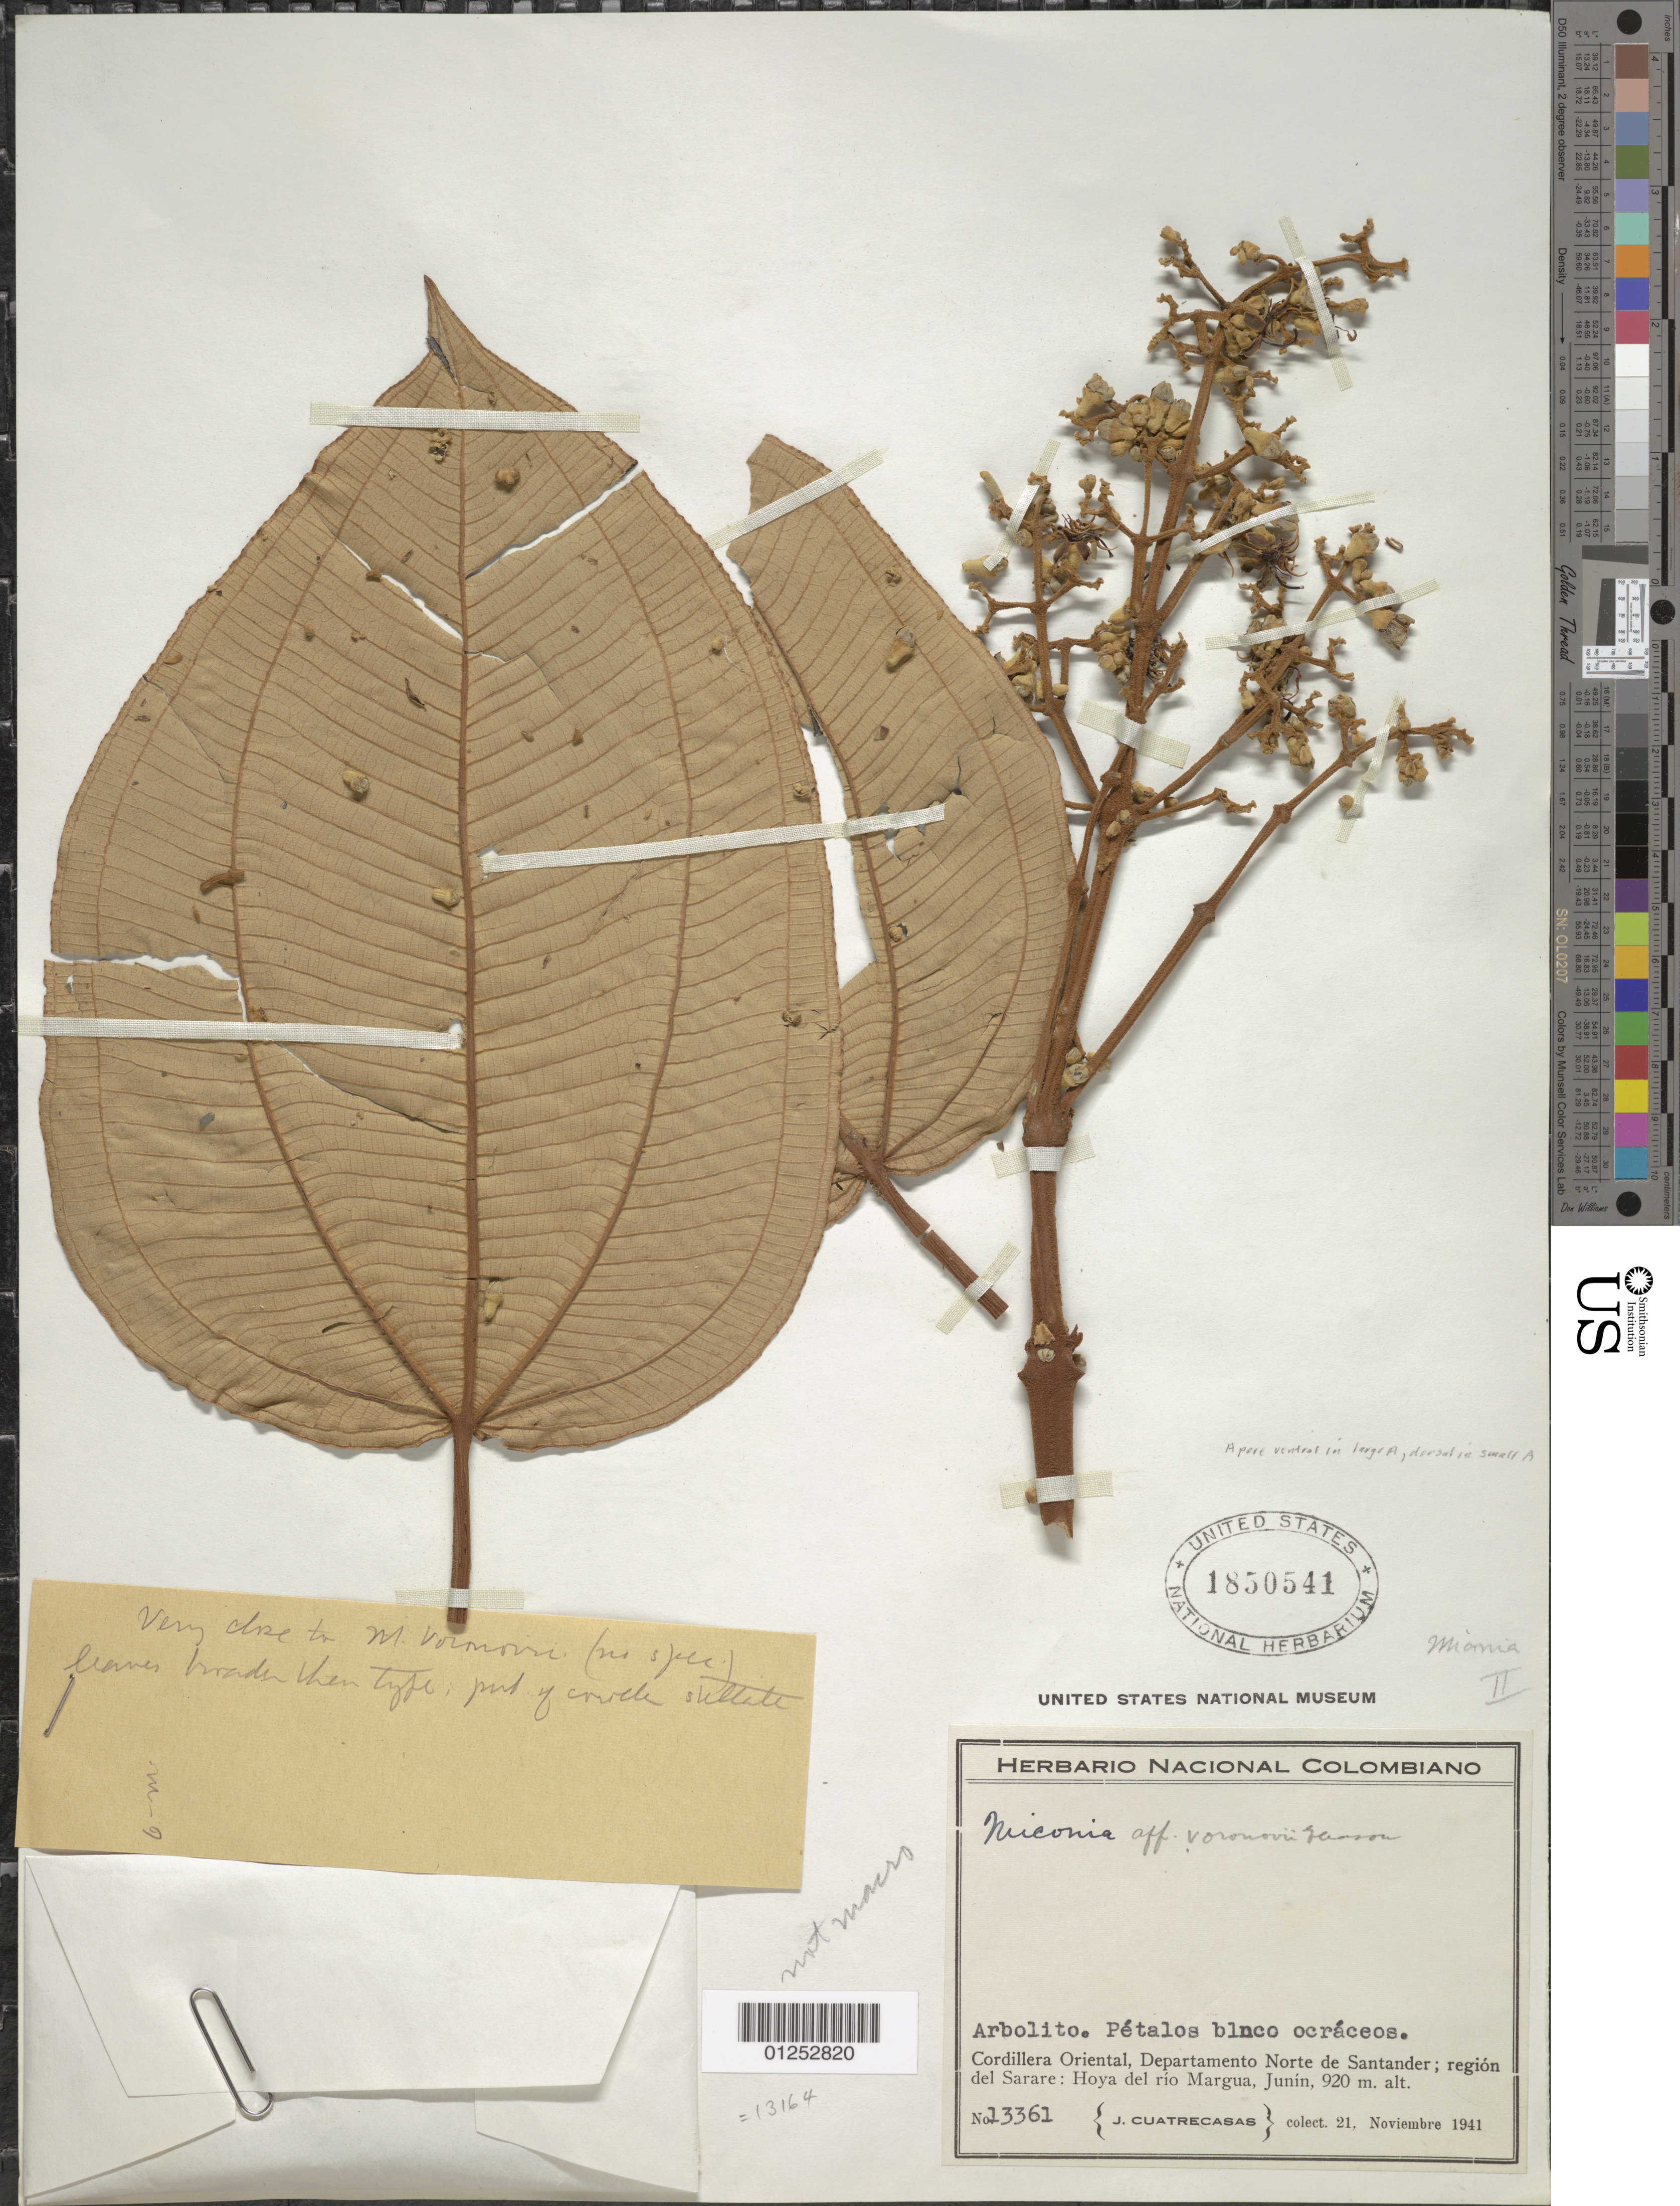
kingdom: Plantae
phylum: Tracheophyta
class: Magnoliopsida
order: Myrtales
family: Melastomataceae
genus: Miconia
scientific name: Miconia voronovii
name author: Gleason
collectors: J. Cuatrecasas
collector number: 13361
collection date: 1941-11-21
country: Colombia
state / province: Norte de Santander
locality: Cordillera Oriental. Région del Sarare: Hoya del río Margua, Junin.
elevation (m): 920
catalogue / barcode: US 1850541